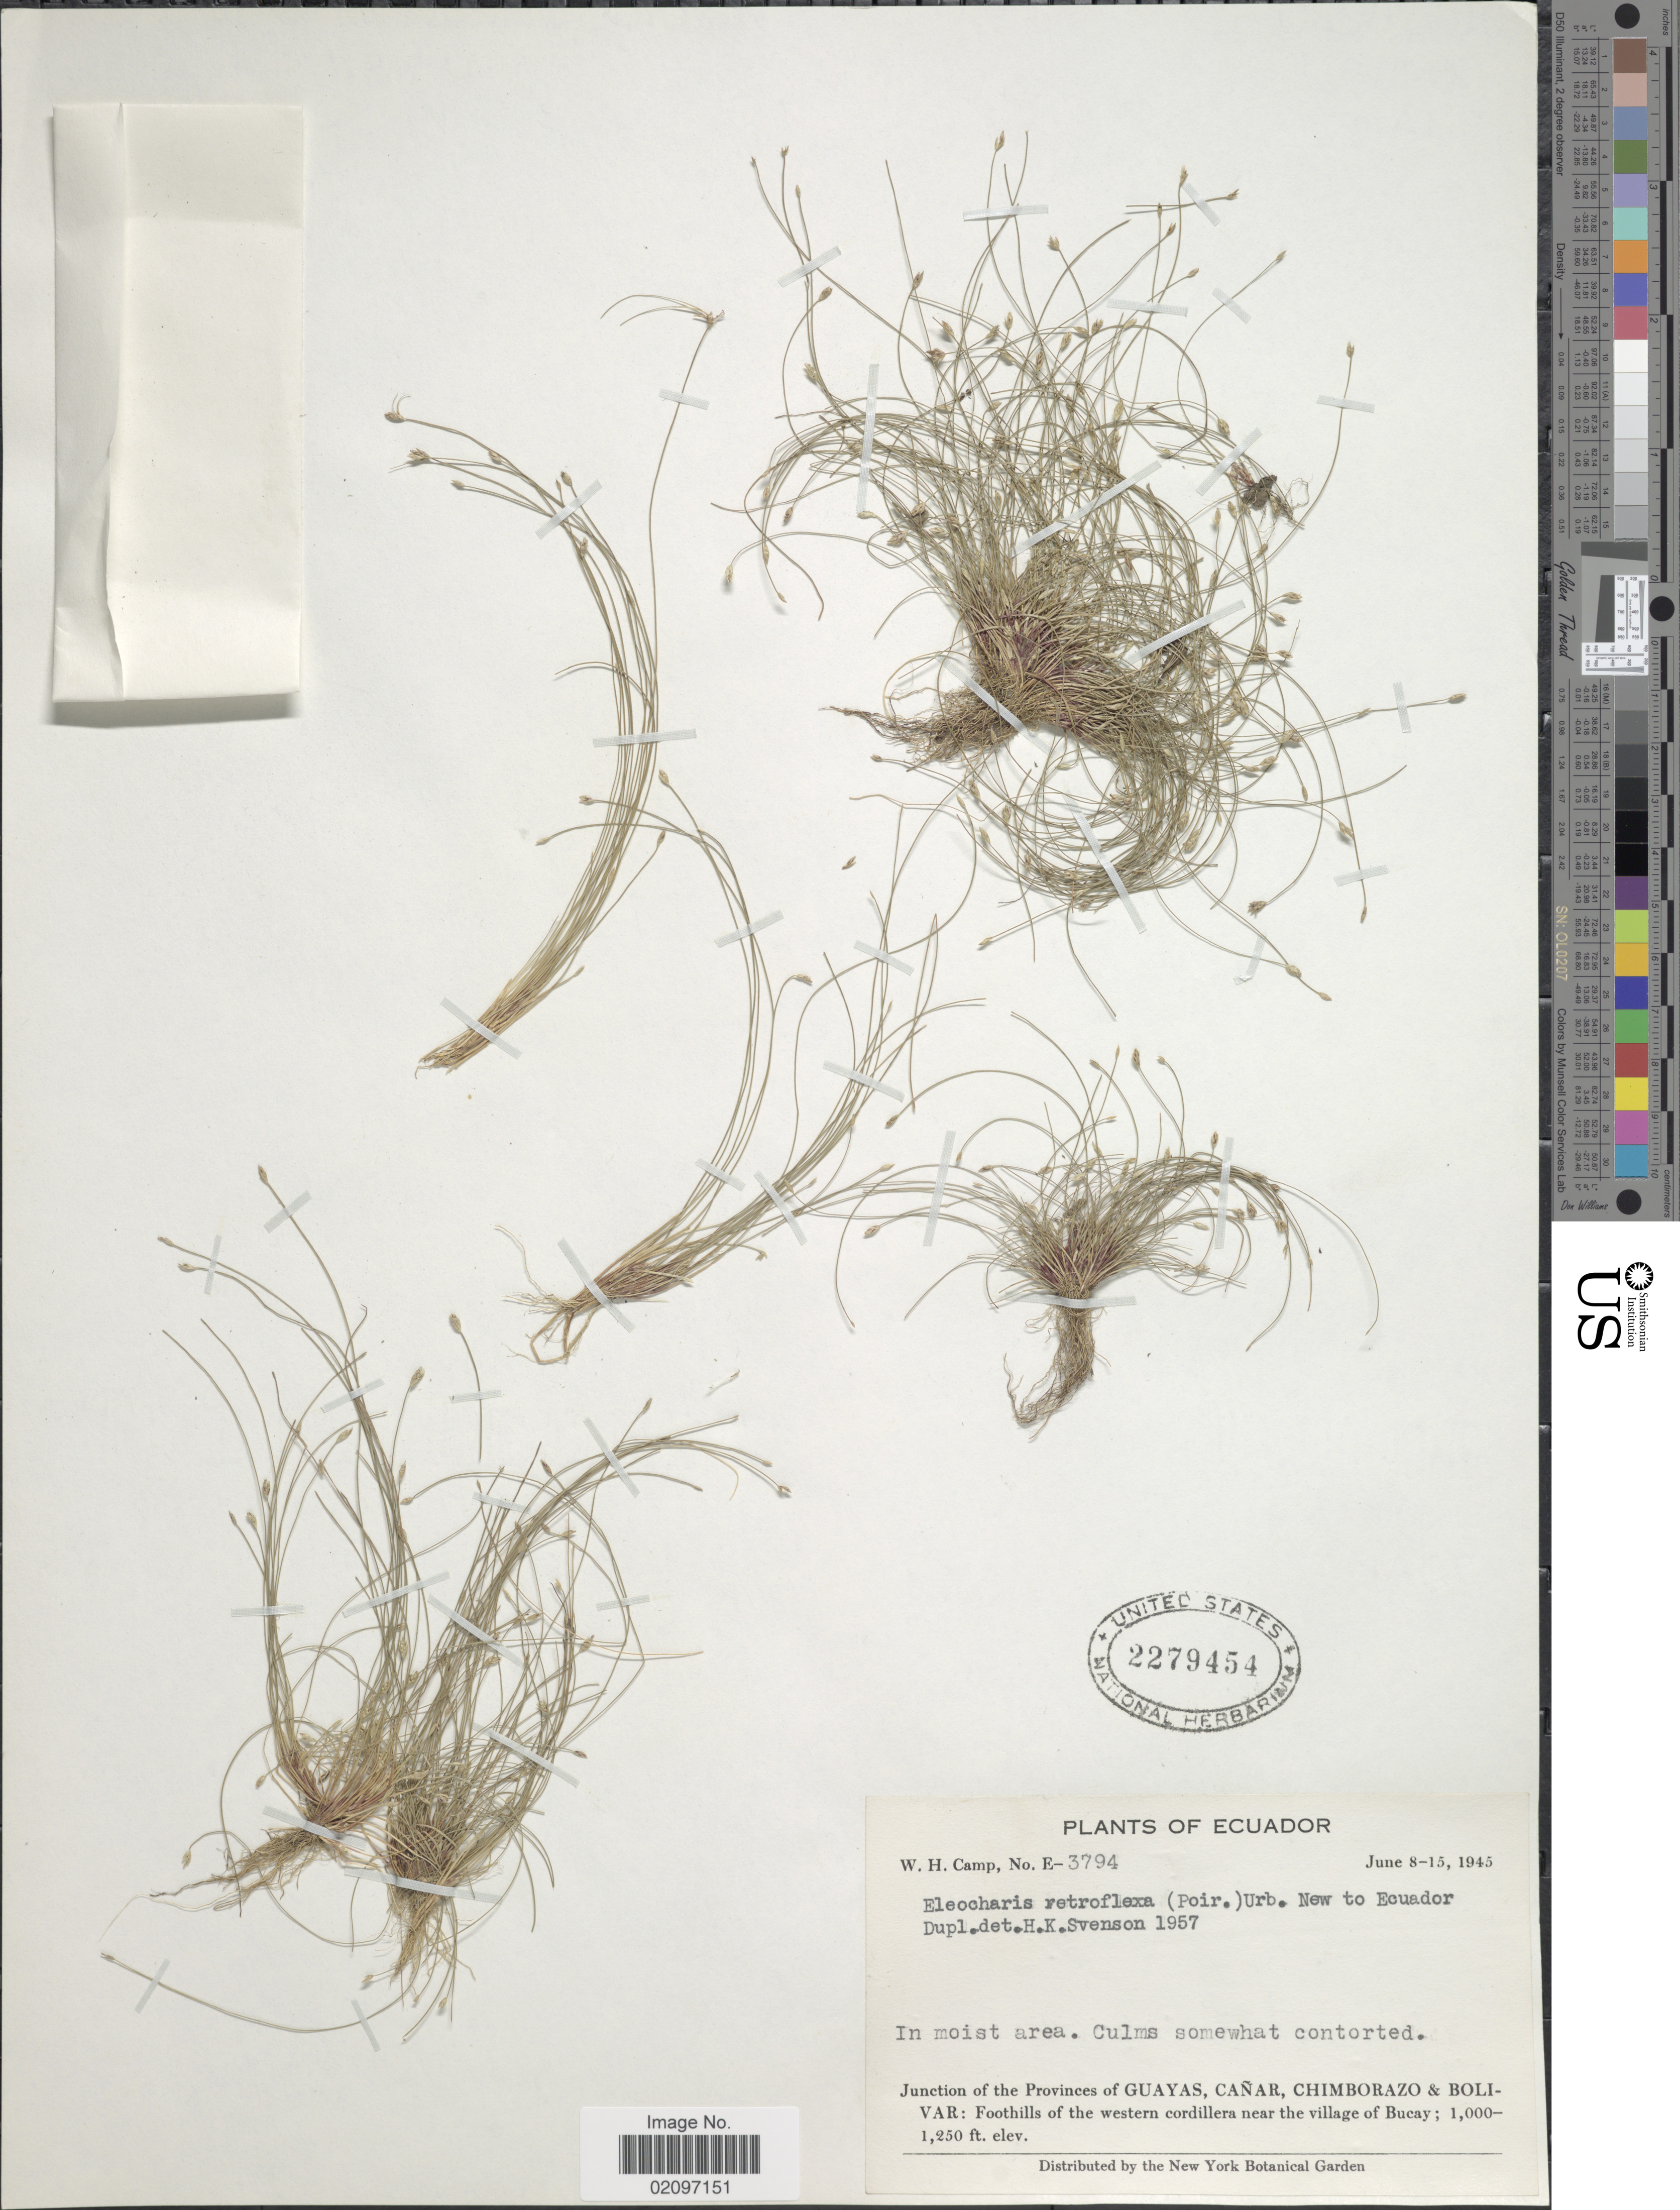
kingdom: Plantae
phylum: Tracheophyta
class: Liliopsida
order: Poales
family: Cyperaceae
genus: Eleocharis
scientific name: Eleocharis retroflexa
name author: (Poir.) Urb.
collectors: W. H. Camp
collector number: E-3794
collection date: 1945-06-08/1945-06-15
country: Ecuador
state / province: Guayas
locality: Junction of the Provinces of Guayas: Canar, Chimborazo & Bolivar: Foothills of the western cordillera near the village of Bucay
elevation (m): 305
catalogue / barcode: US 2279454